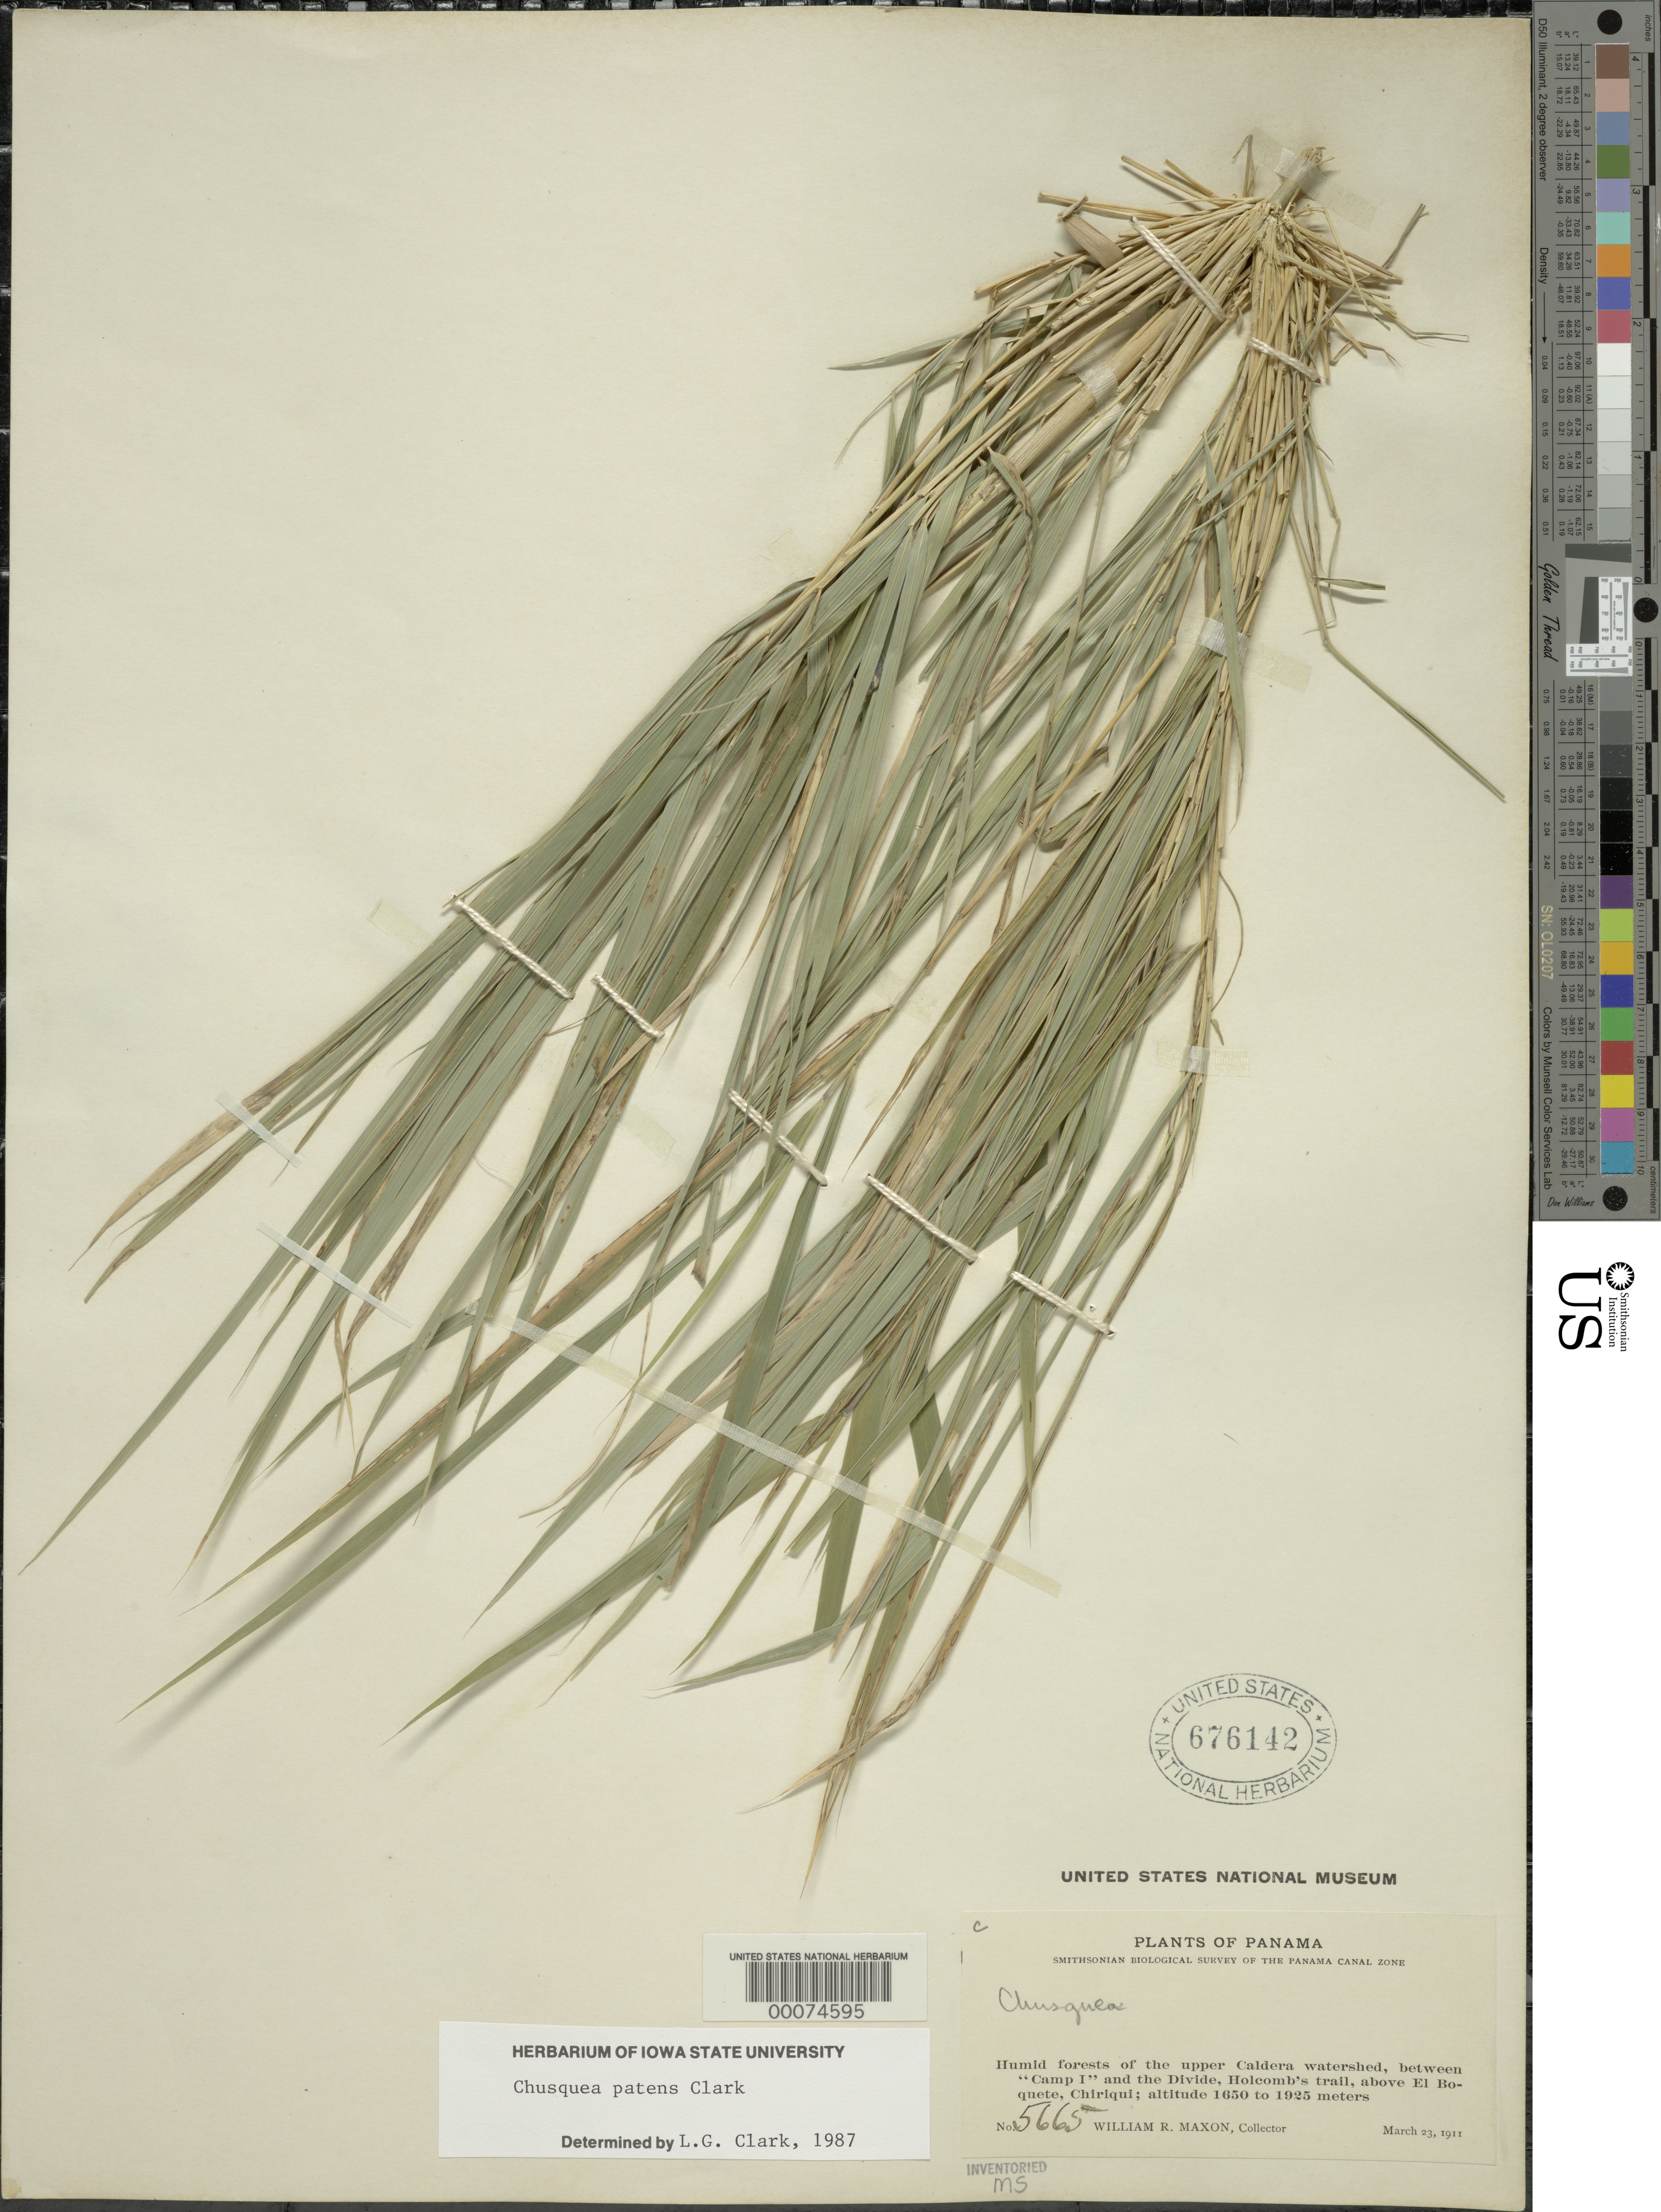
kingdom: Plantae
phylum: Tracheophyta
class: Liliopsida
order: Poales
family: Poaceae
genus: Chusquea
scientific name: Chusquea nutans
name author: L.G. Clark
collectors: W. R. Maxon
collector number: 5665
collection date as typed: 23 Mar 1911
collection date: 1911-03-23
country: Panama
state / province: Chiriquí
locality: El Boquete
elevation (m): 1650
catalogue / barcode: US 676142